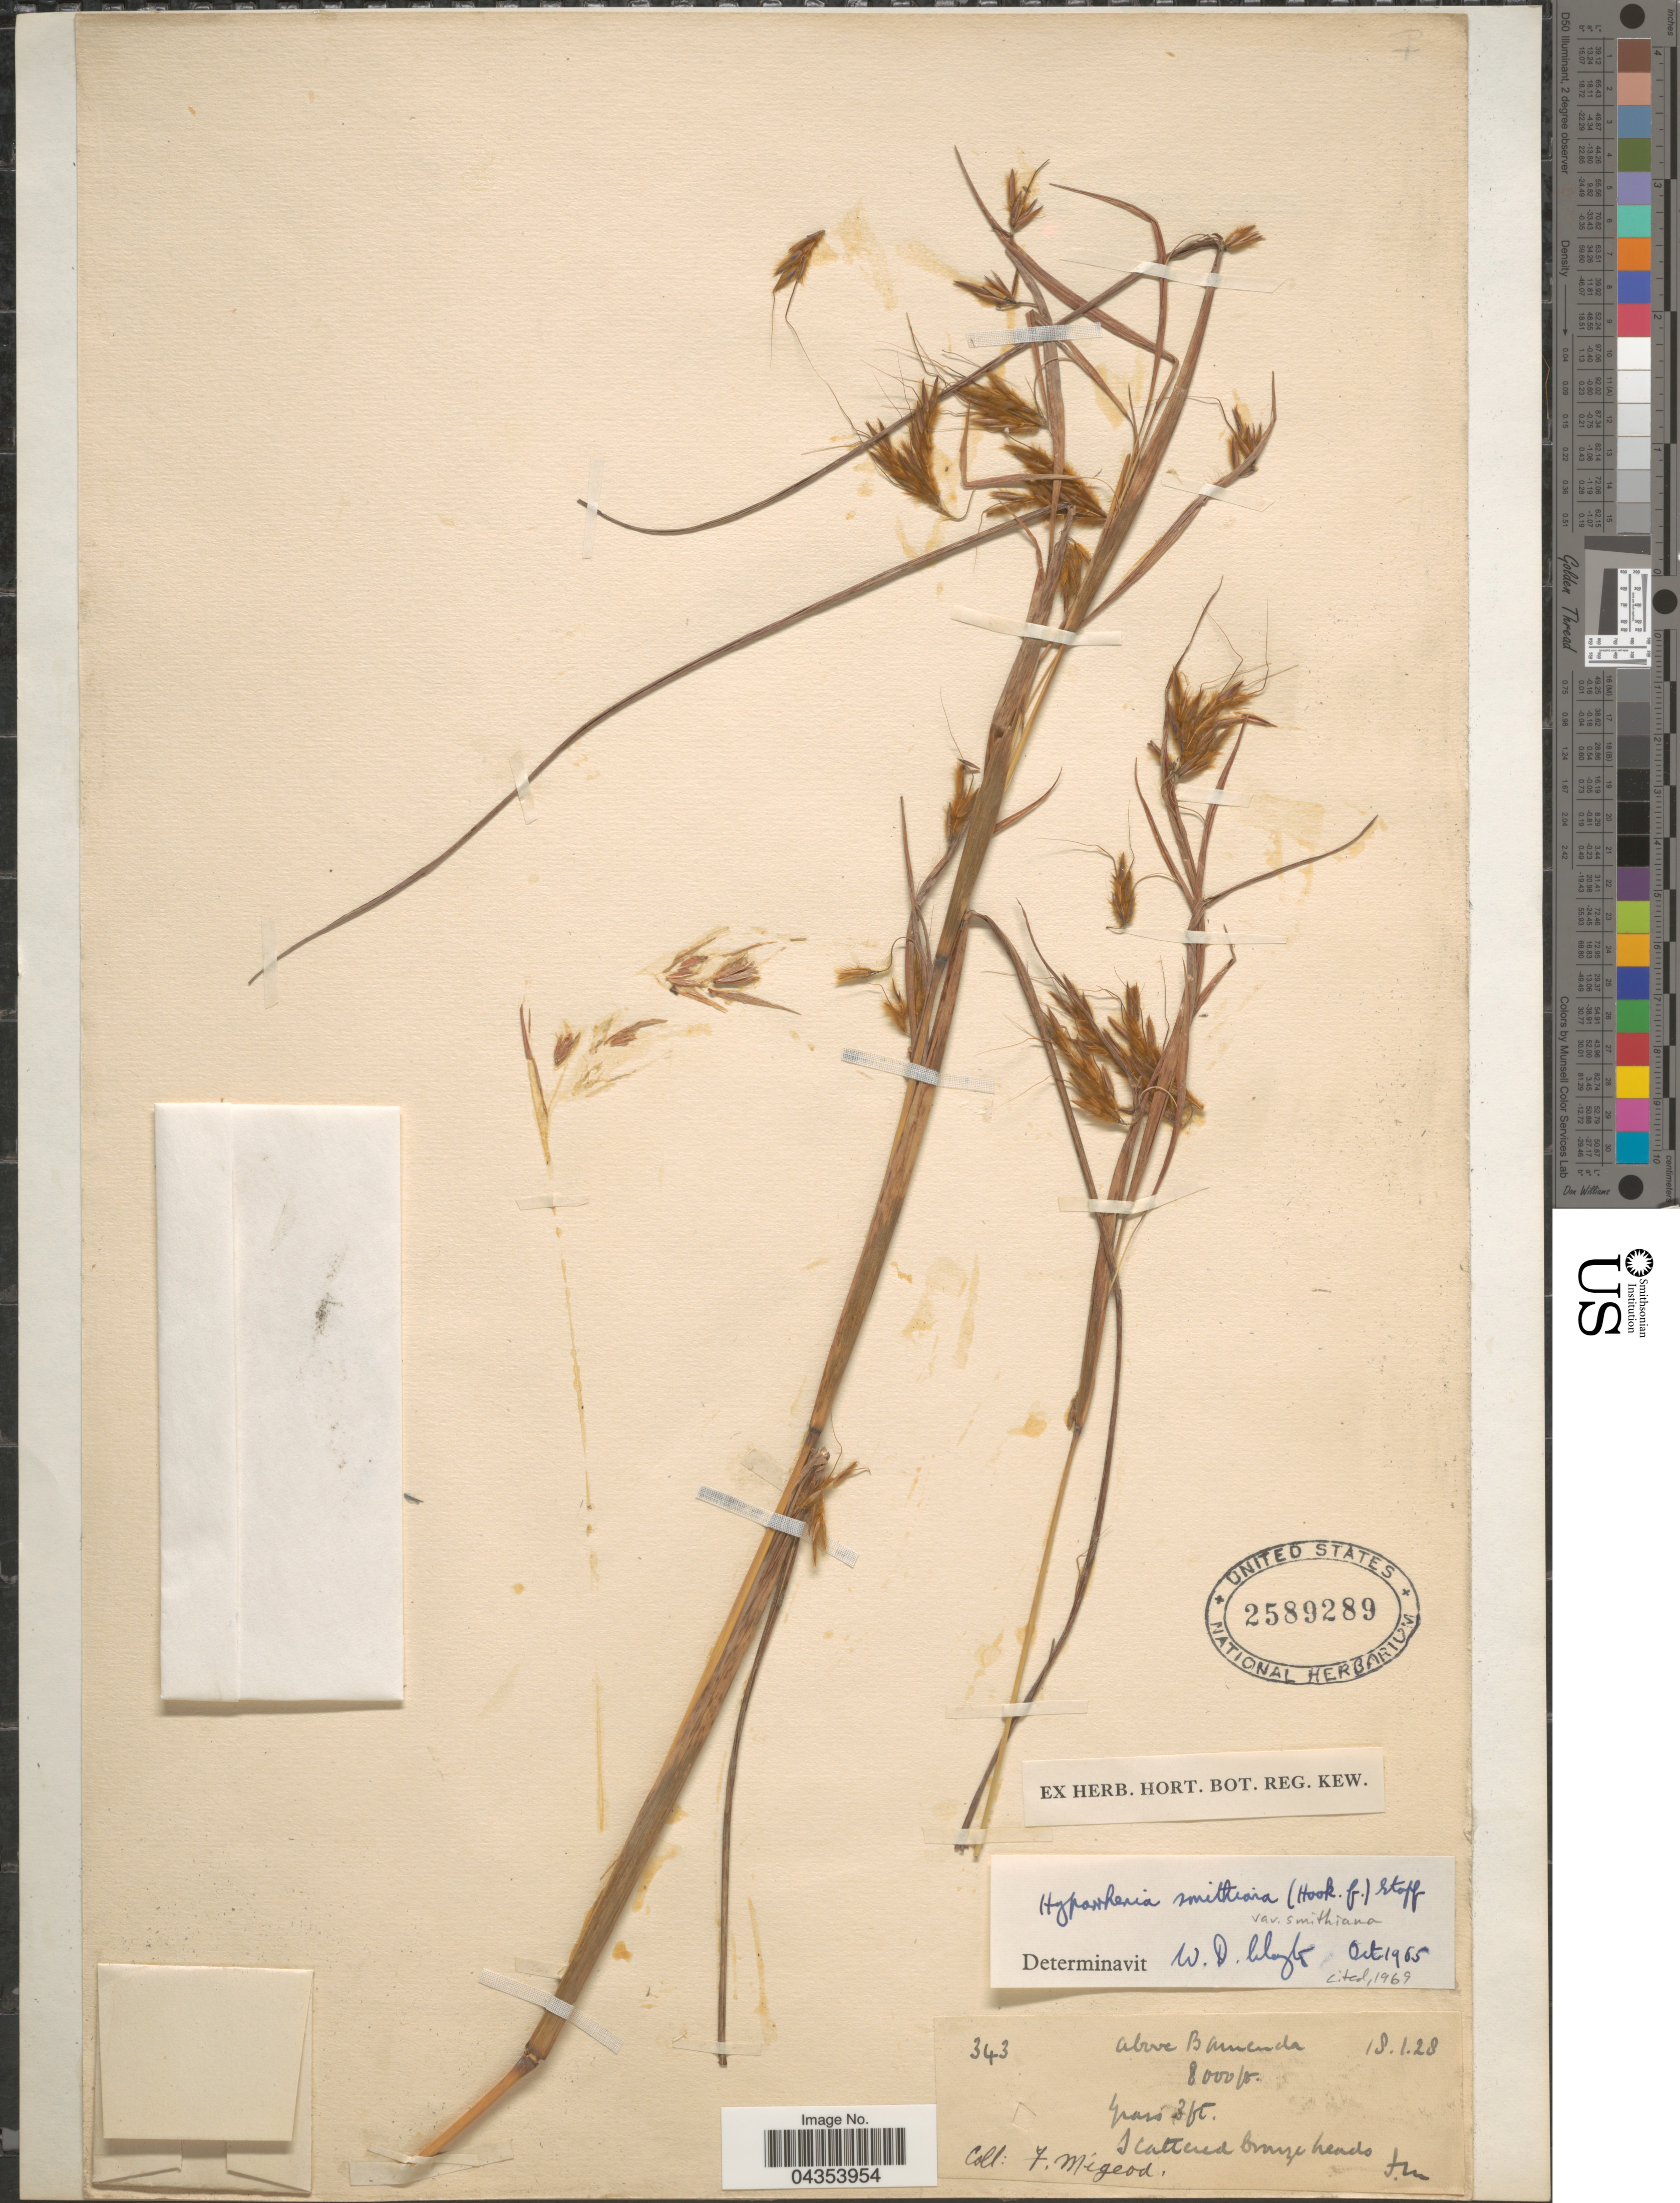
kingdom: Plantae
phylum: Tracheophyta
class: Liliopsida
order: Poales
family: Poaceae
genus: Hyparrhenia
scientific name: Hyparrhenia smithiana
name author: (Hook. f.) Stapf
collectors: F. Migeod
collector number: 343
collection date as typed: Transcribed d/m/y: 18/1/28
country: Cameroon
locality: Above Bamenda.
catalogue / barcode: US 2589289